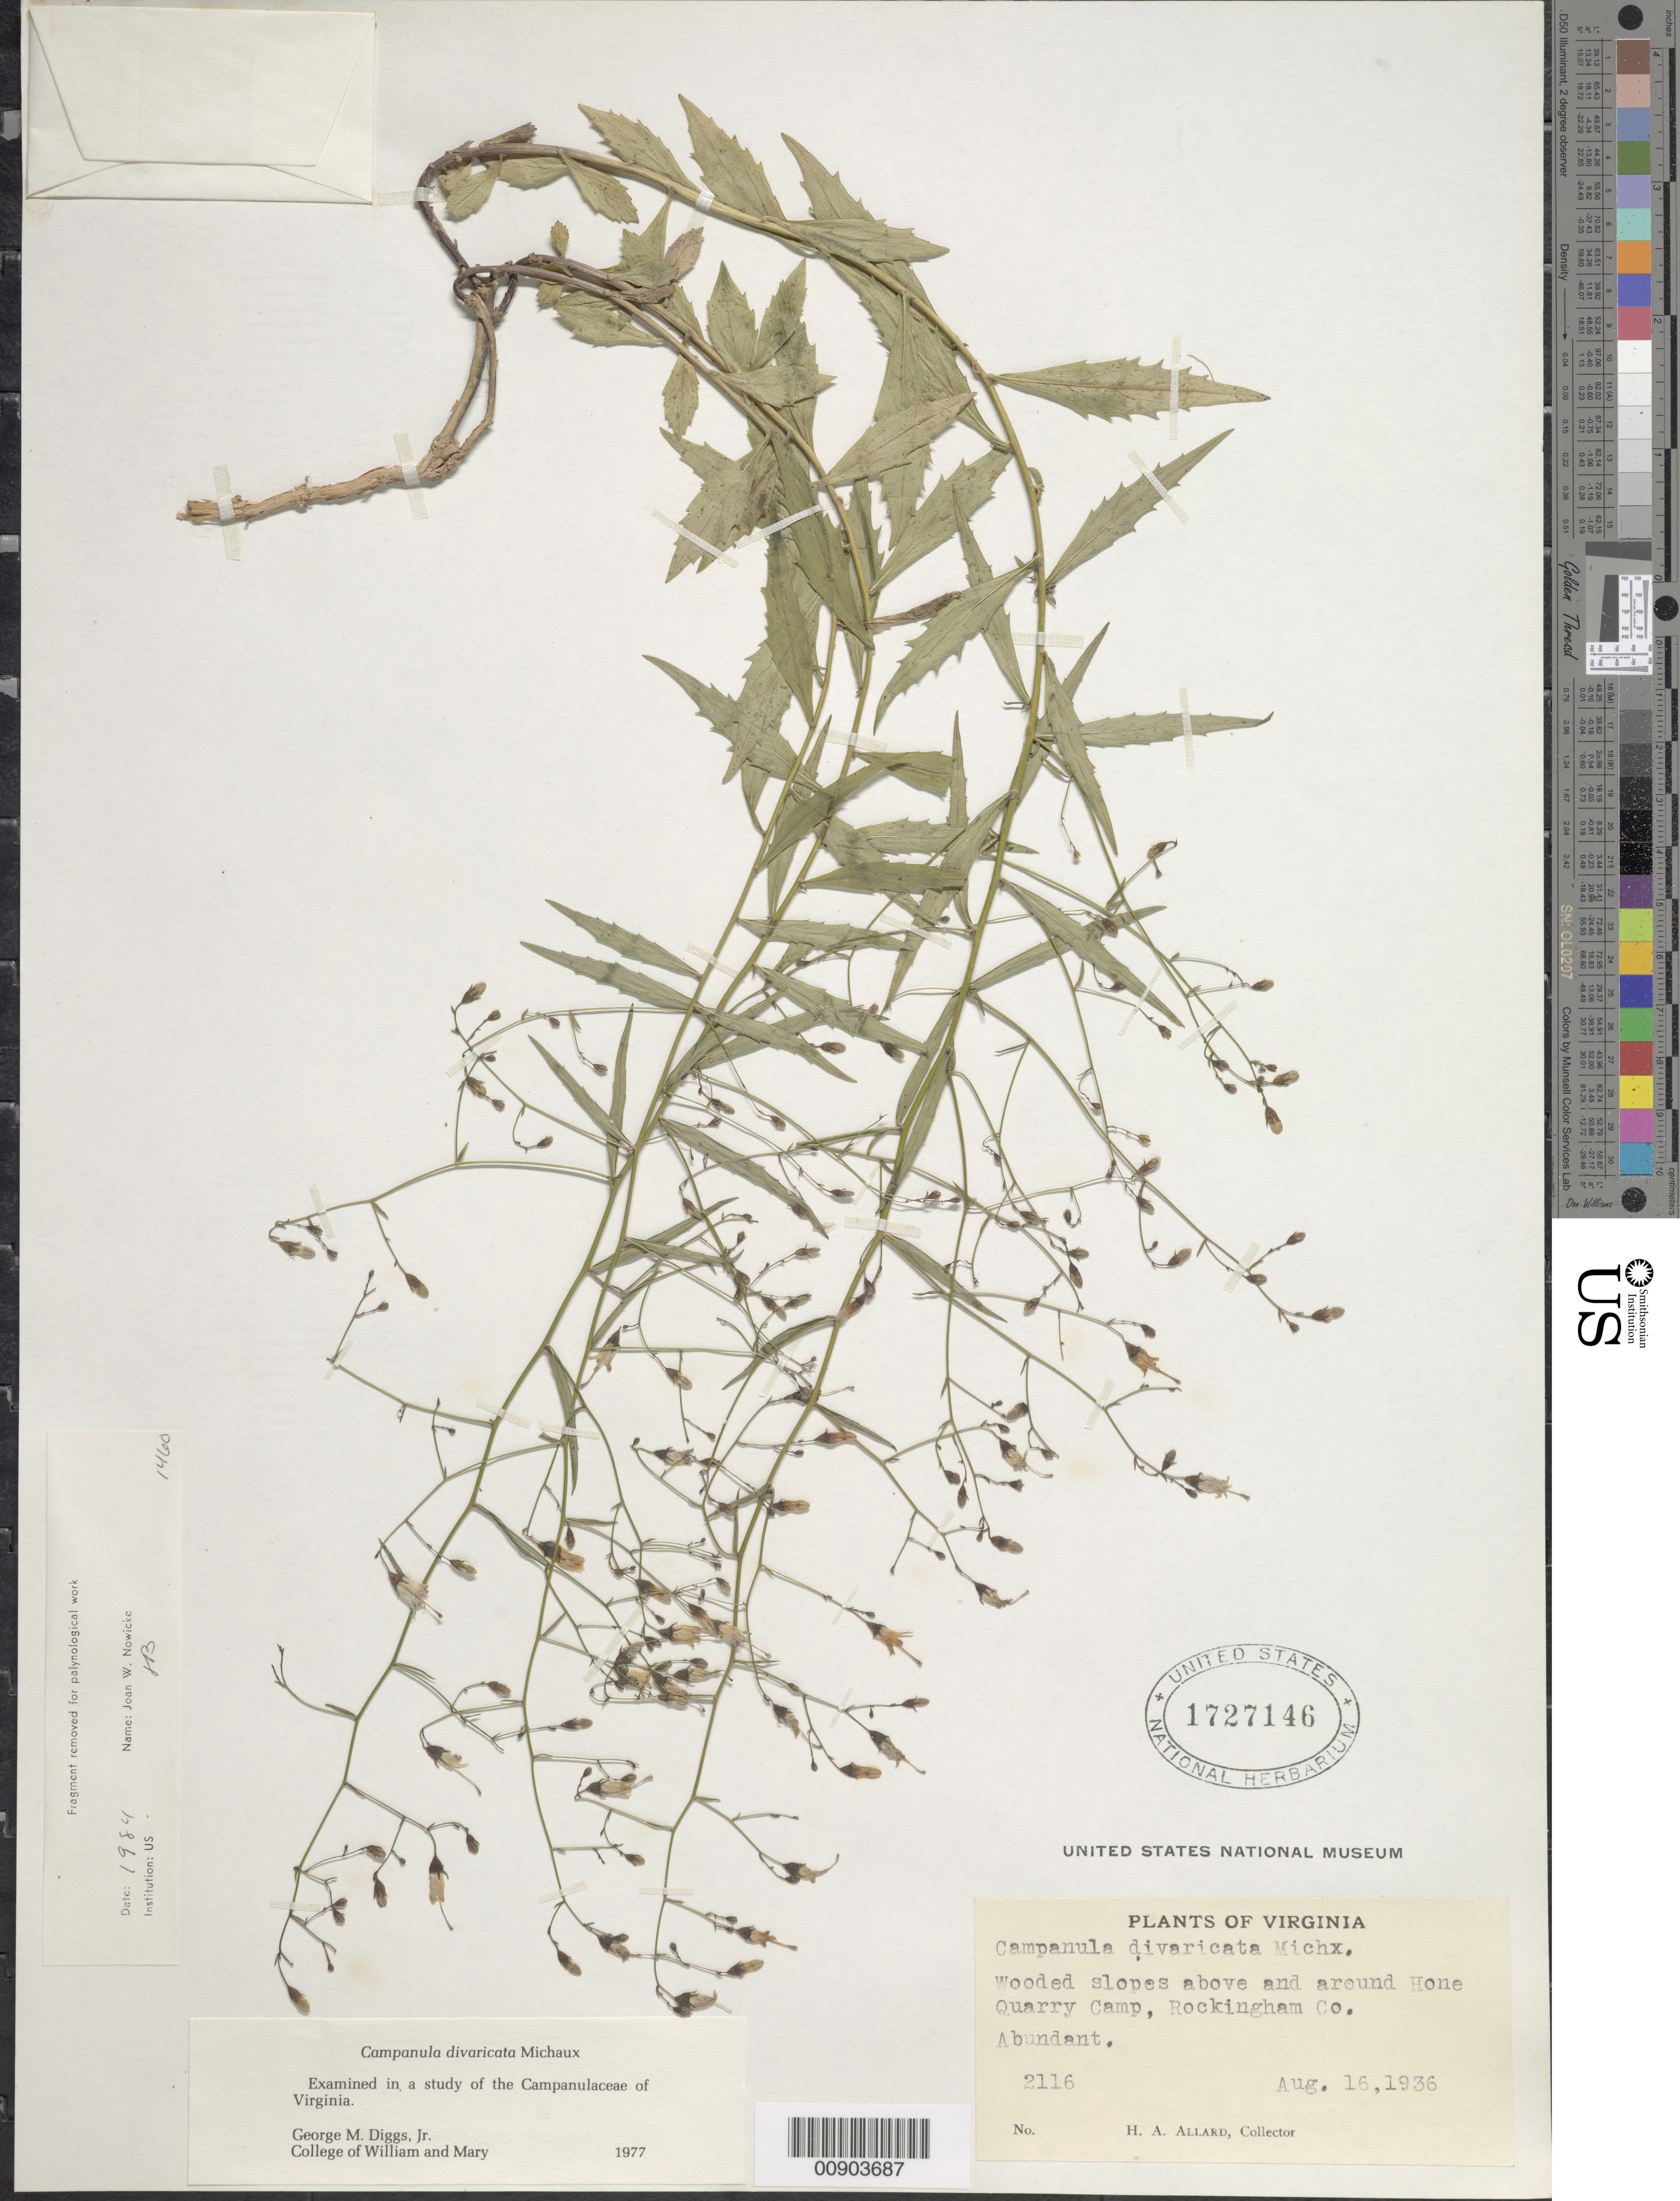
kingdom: Plantae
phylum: Tracheophyta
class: Magnoliopsida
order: Asterales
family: Campanulaceae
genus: Campanula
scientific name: Campanula divaricata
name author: Michx.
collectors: H. A. Allard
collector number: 2116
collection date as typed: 16 Aug 1936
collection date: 1936-08-16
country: United States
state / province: Virginia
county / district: Rockingham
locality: Above and around Hone Quarry Camp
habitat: Wooded slopes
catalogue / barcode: US 1727146